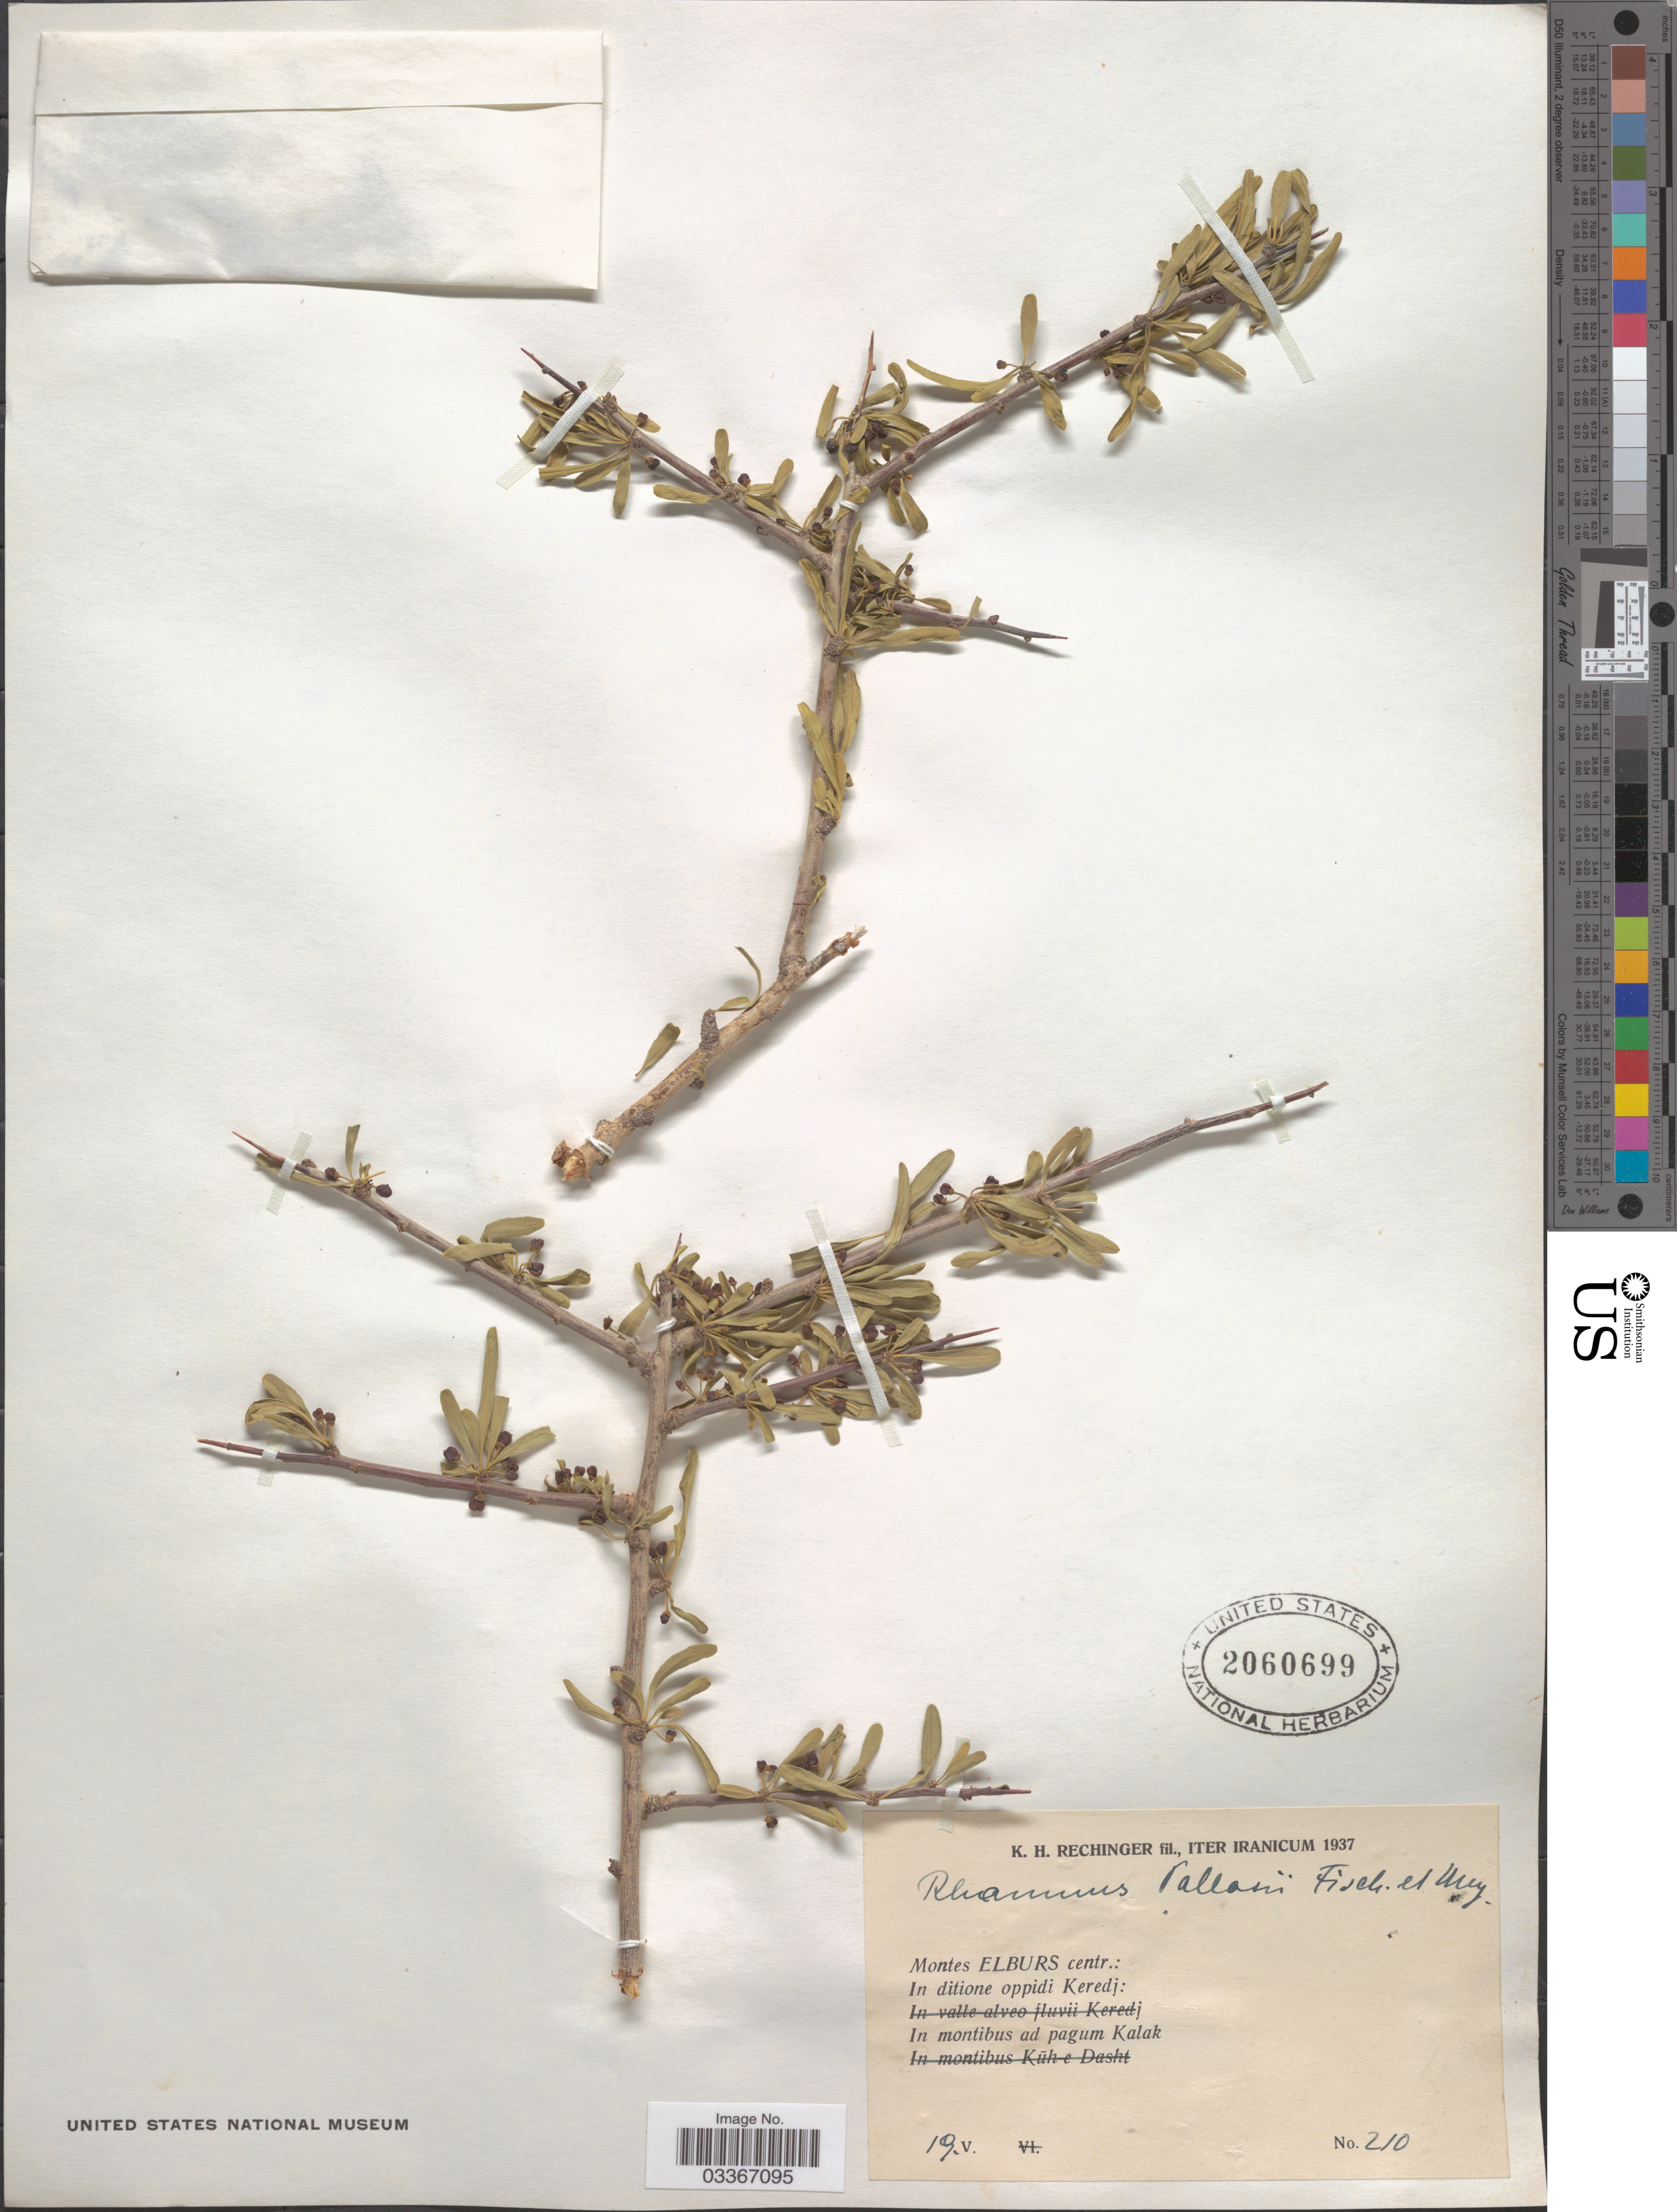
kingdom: Plantae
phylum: Tracheophyta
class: Magnoliopsida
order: Rosales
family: Rhamnaceae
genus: Rhamnus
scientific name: Rhamnus pallasii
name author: Fisch. & C.A. Mey.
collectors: K. H. Rechinger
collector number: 210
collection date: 1937-05-19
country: Iran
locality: Iter Iranicum. Montes Elburs centr.: In ditione oppidi Keredj.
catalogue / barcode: US 2060699